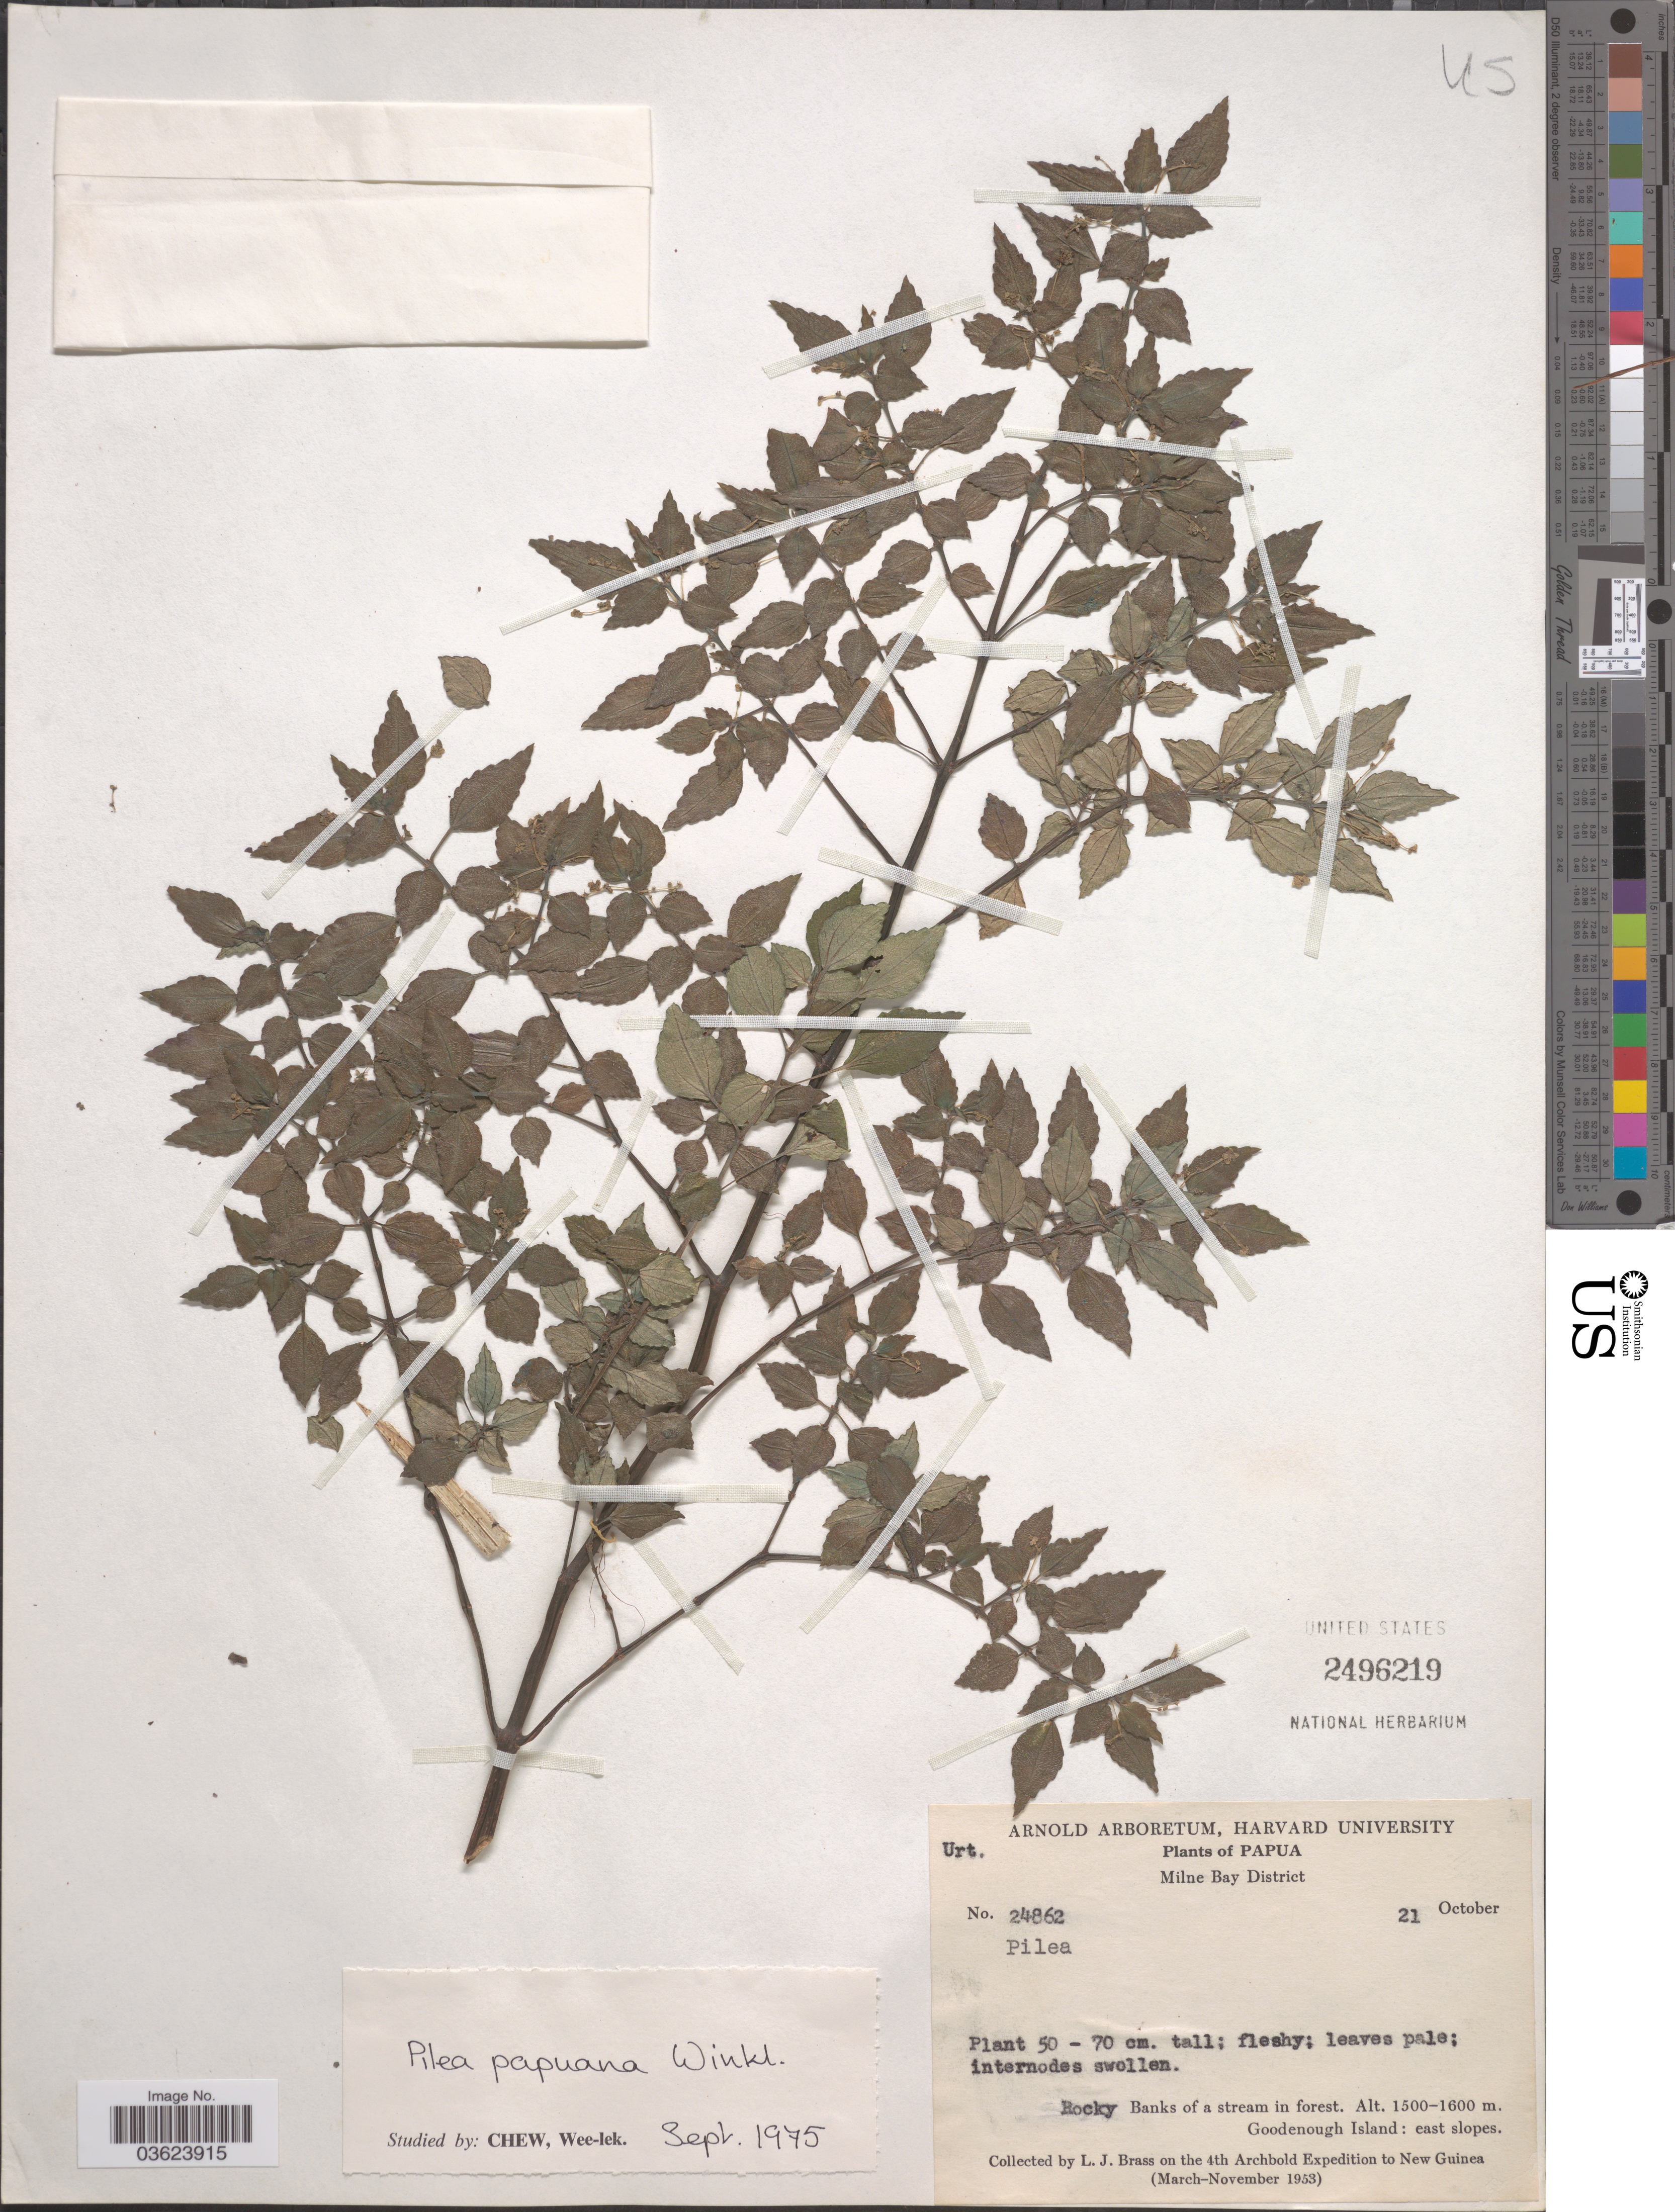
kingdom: Plantae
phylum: Tracheophyta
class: Magnoliopsida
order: Rosales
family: Urticaceae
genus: Pilea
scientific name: Pilea papuana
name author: Stapf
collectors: L. J. Brass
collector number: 24862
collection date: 1953-10-21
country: Papua New Guinea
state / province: Milne Bay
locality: Papua. Milne Bay District. Rocky Banks of a stream in forest. Goodenough Island: east slopes.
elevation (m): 1500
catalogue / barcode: US 2496219